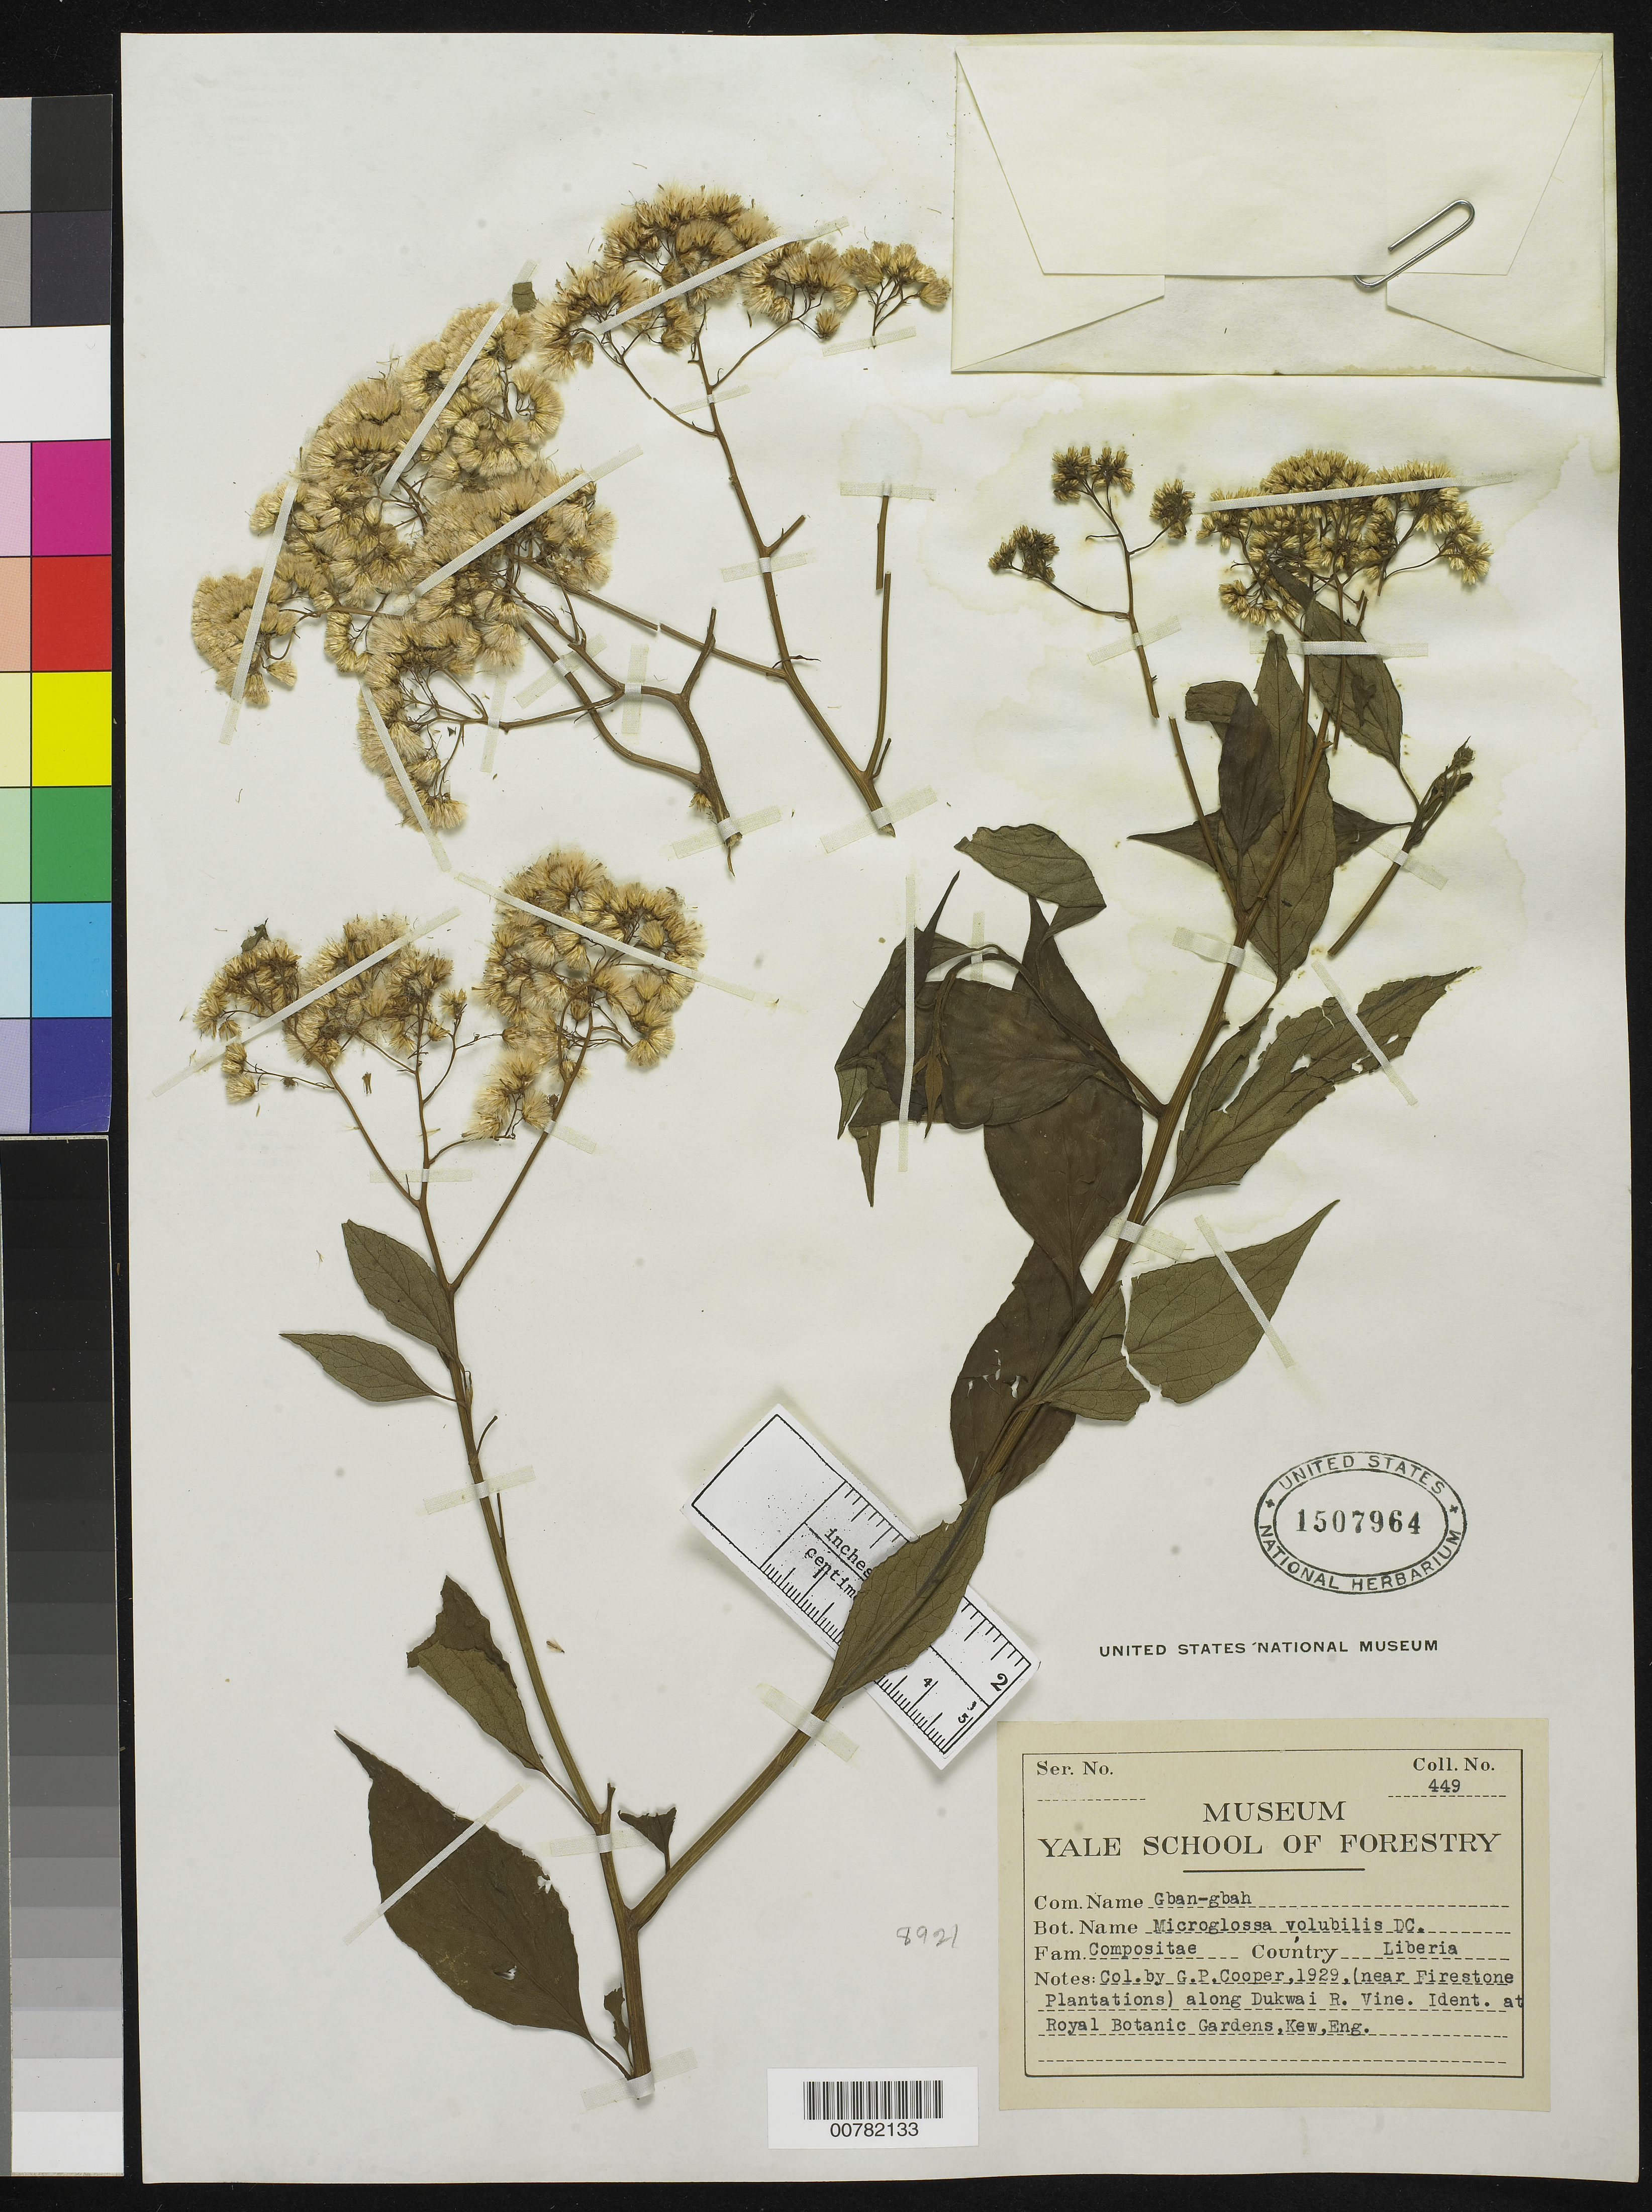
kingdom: Plantae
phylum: Tracheophyta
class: Magnoliopsida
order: Asterales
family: Asteraceae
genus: Microglossa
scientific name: Microglossa volubilis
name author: DC.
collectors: G. Cooper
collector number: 449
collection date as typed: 1929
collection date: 1929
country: Liberia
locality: (near Firestone Plantations) along Dukwai River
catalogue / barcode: US 1507964